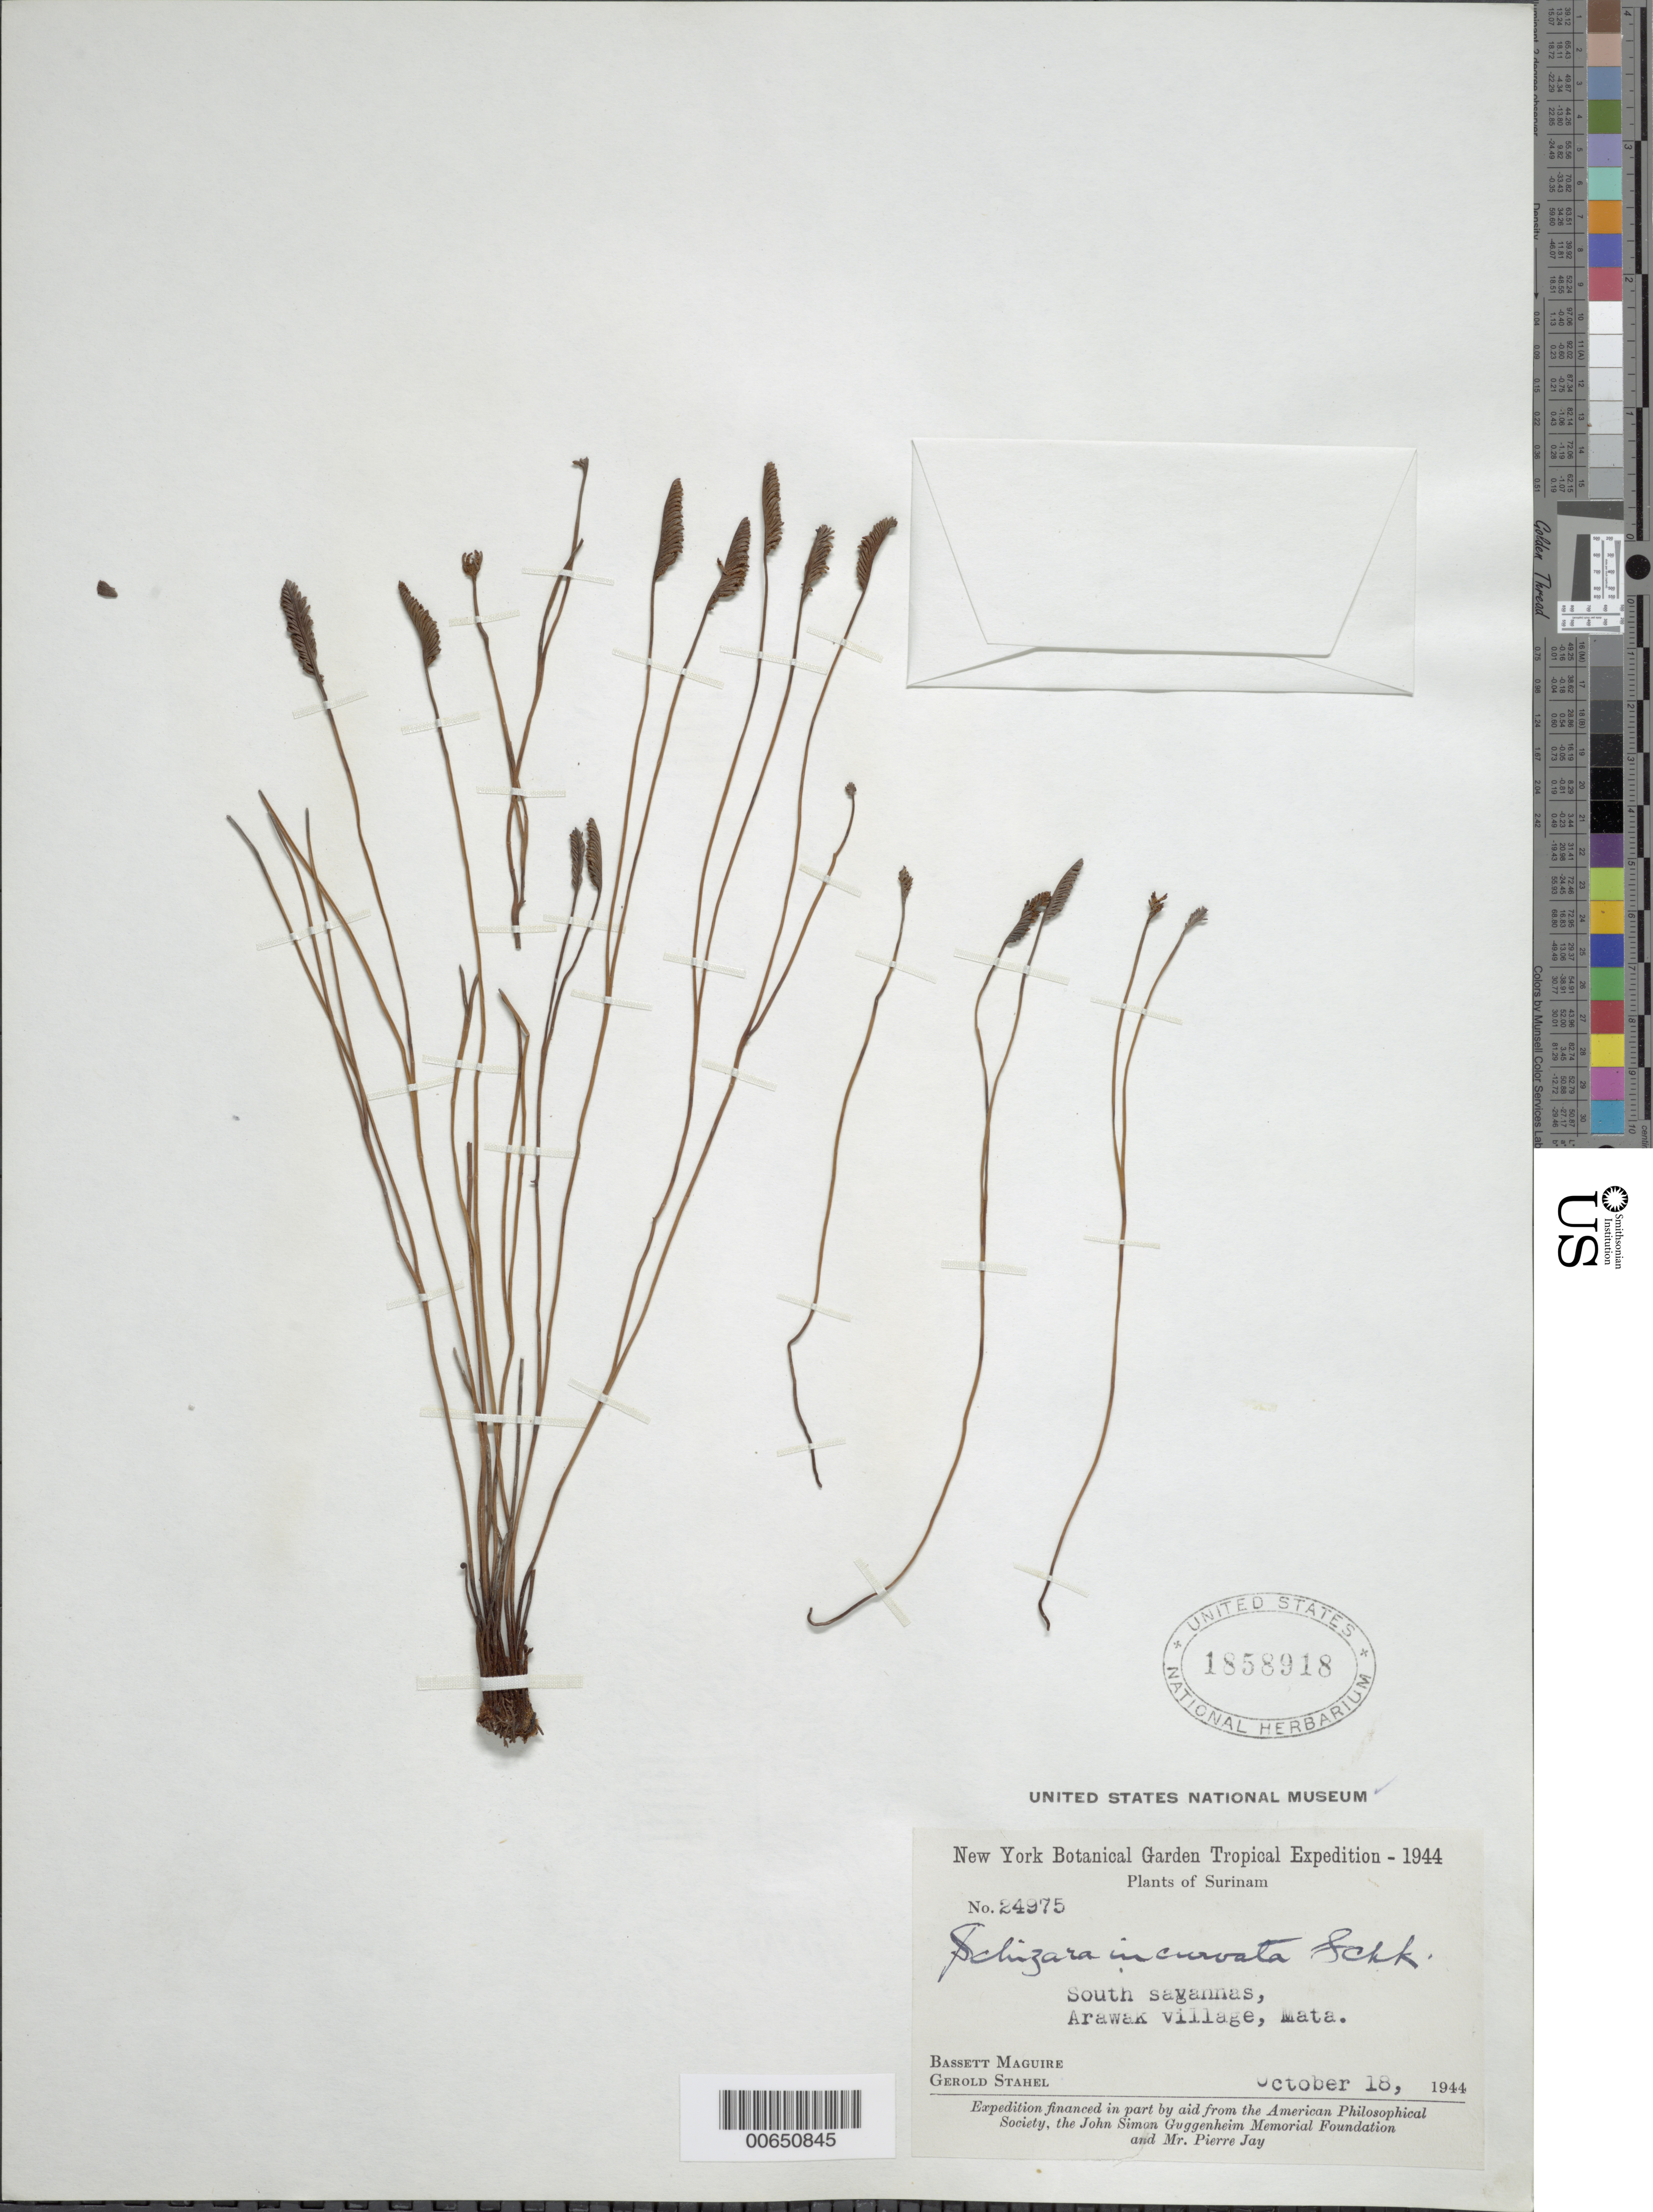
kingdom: Plantae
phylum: Tracheophyta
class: Polypodiopsida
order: Schizaeales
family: Schizaeaceae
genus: Schizaea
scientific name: Schizaea incurvata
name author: Schkuhr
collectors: B. Maguire & G. Stahel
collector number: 24975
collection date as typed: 18-Oct-44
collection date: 1944-10-18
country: Suriname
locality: Zanderij I., Mata vic., Arawak village of Mata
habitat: South Savannas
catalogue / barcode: US 1858918